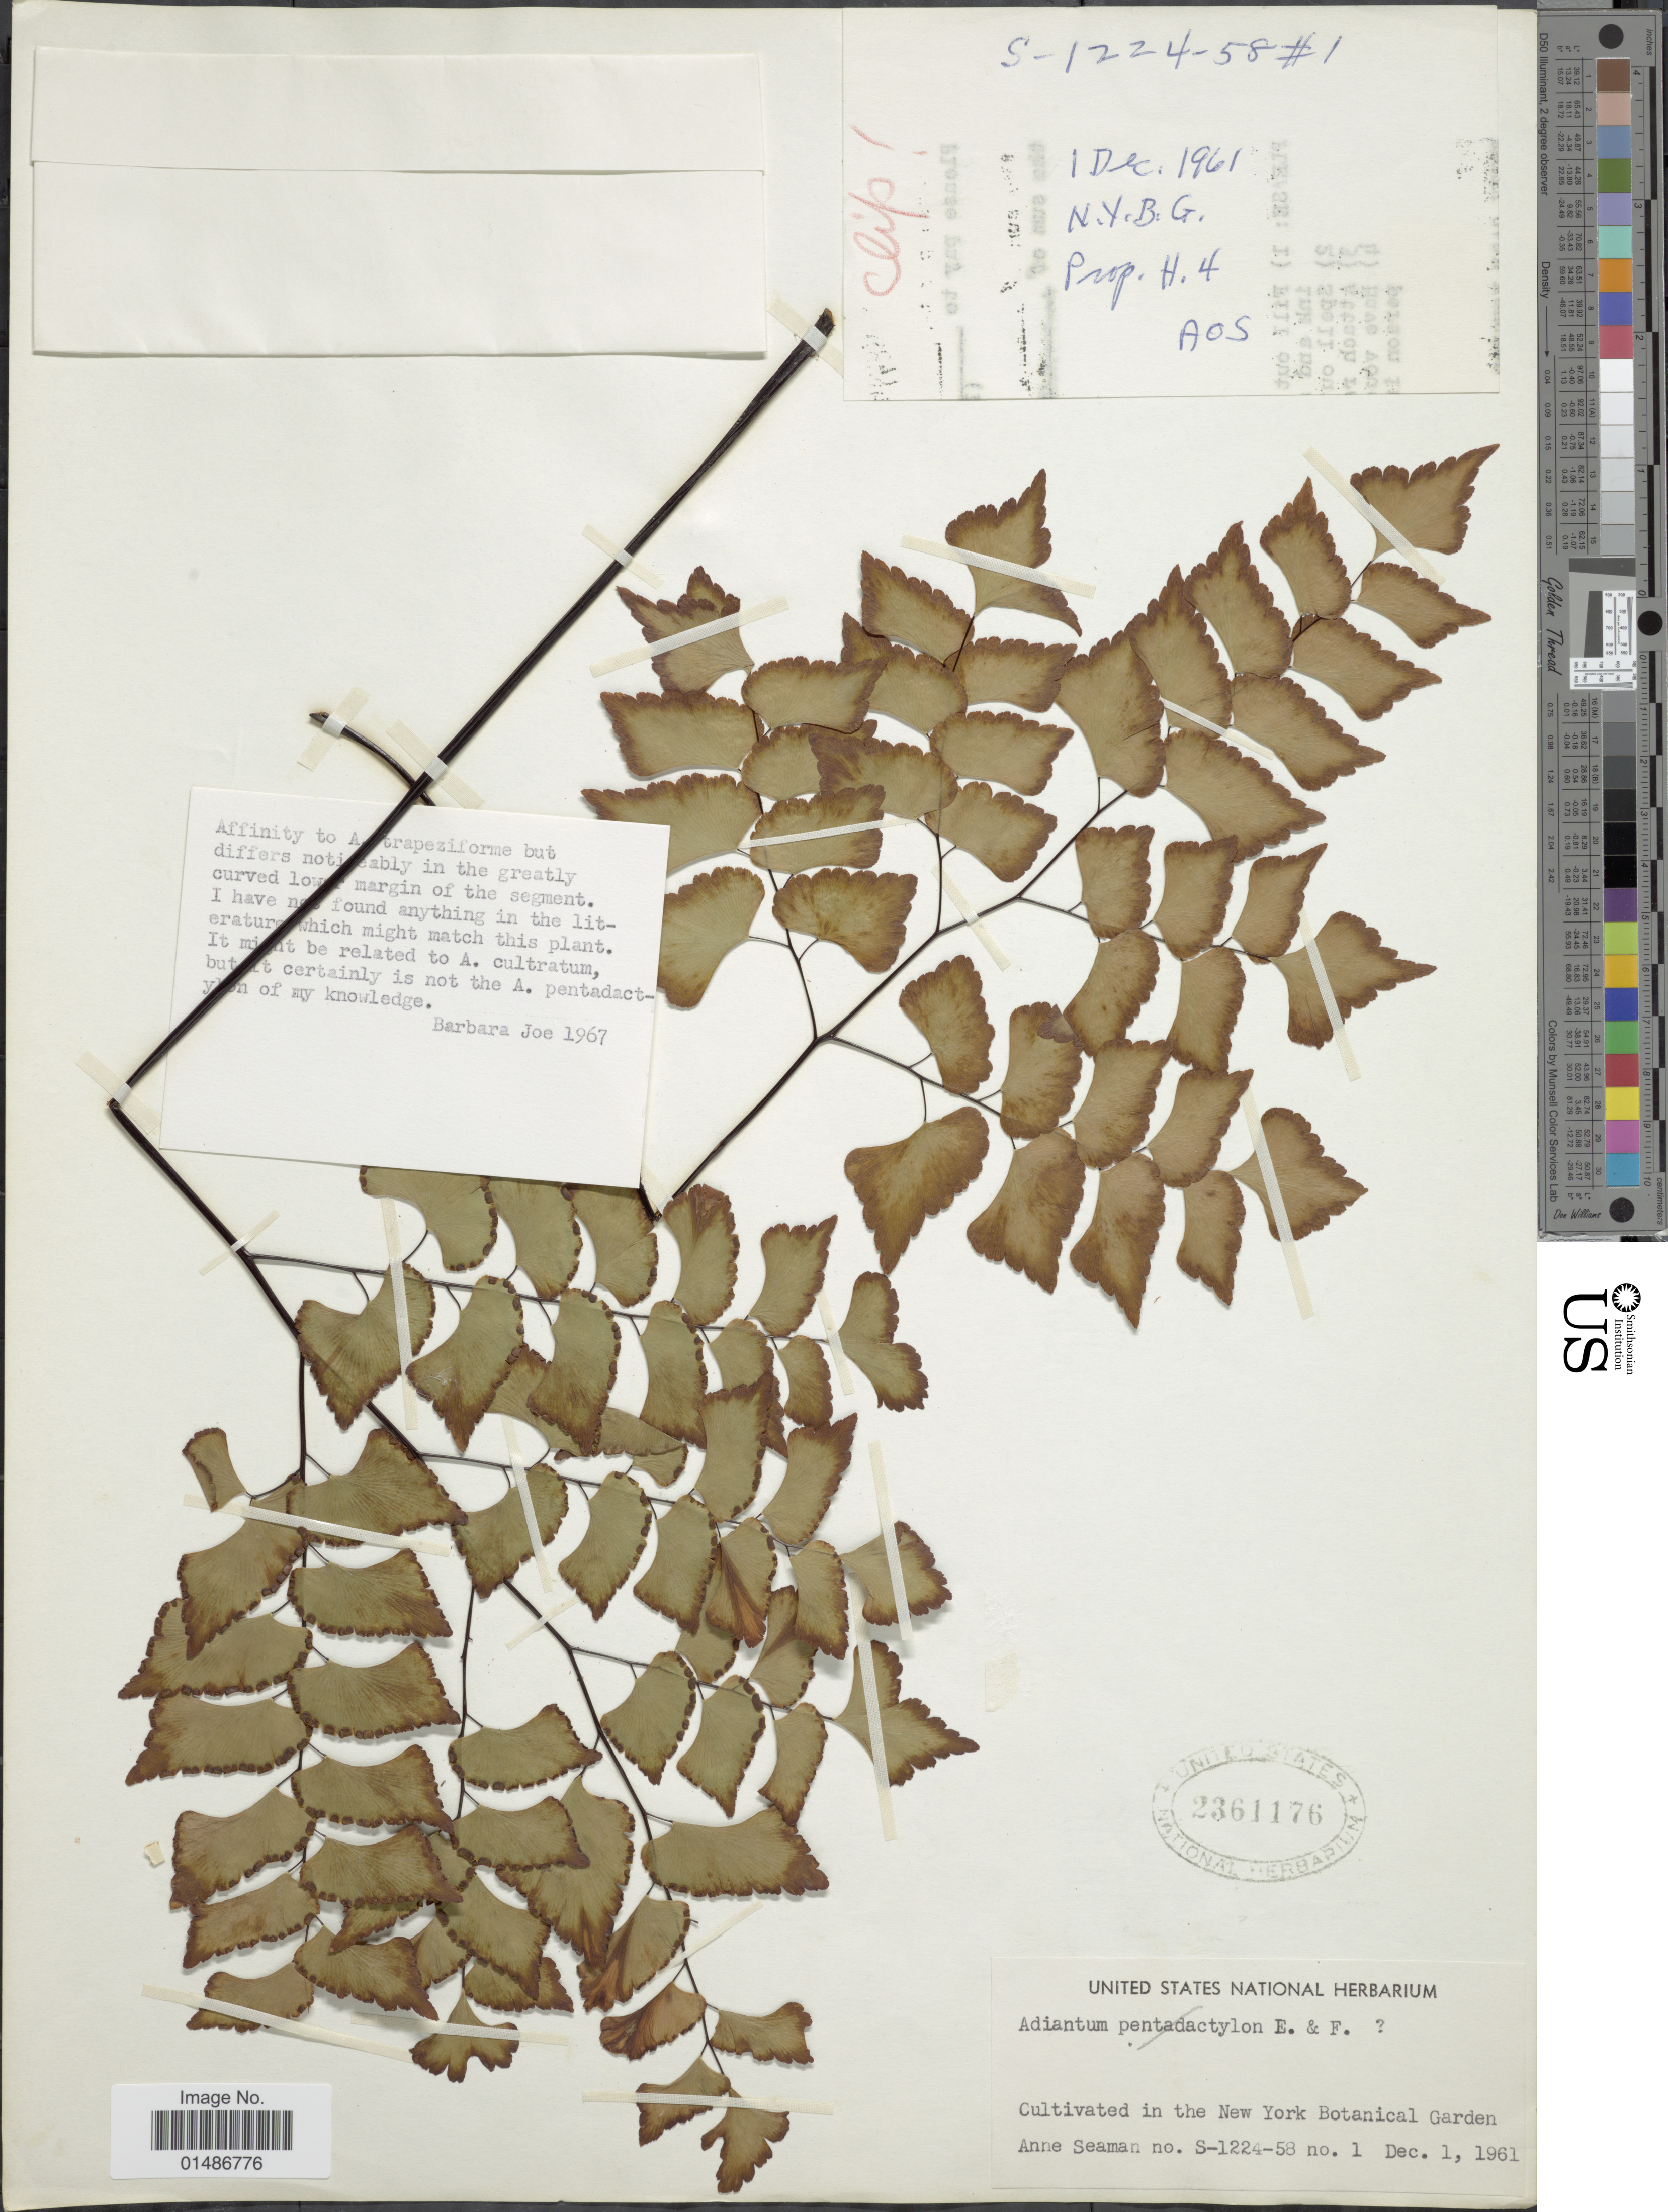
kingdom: Plantae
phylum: Tracheophyta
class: Polypodiopsida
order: Polypodiales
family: Pteridaceae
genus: Adiantum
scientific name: Adiantum sp.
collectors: A. Seaman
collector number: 1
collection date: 1961-12-01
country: United States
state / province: New York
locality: Cultivated in the New York Botanical Garden. S-1224-58.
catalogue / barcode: US 2361176